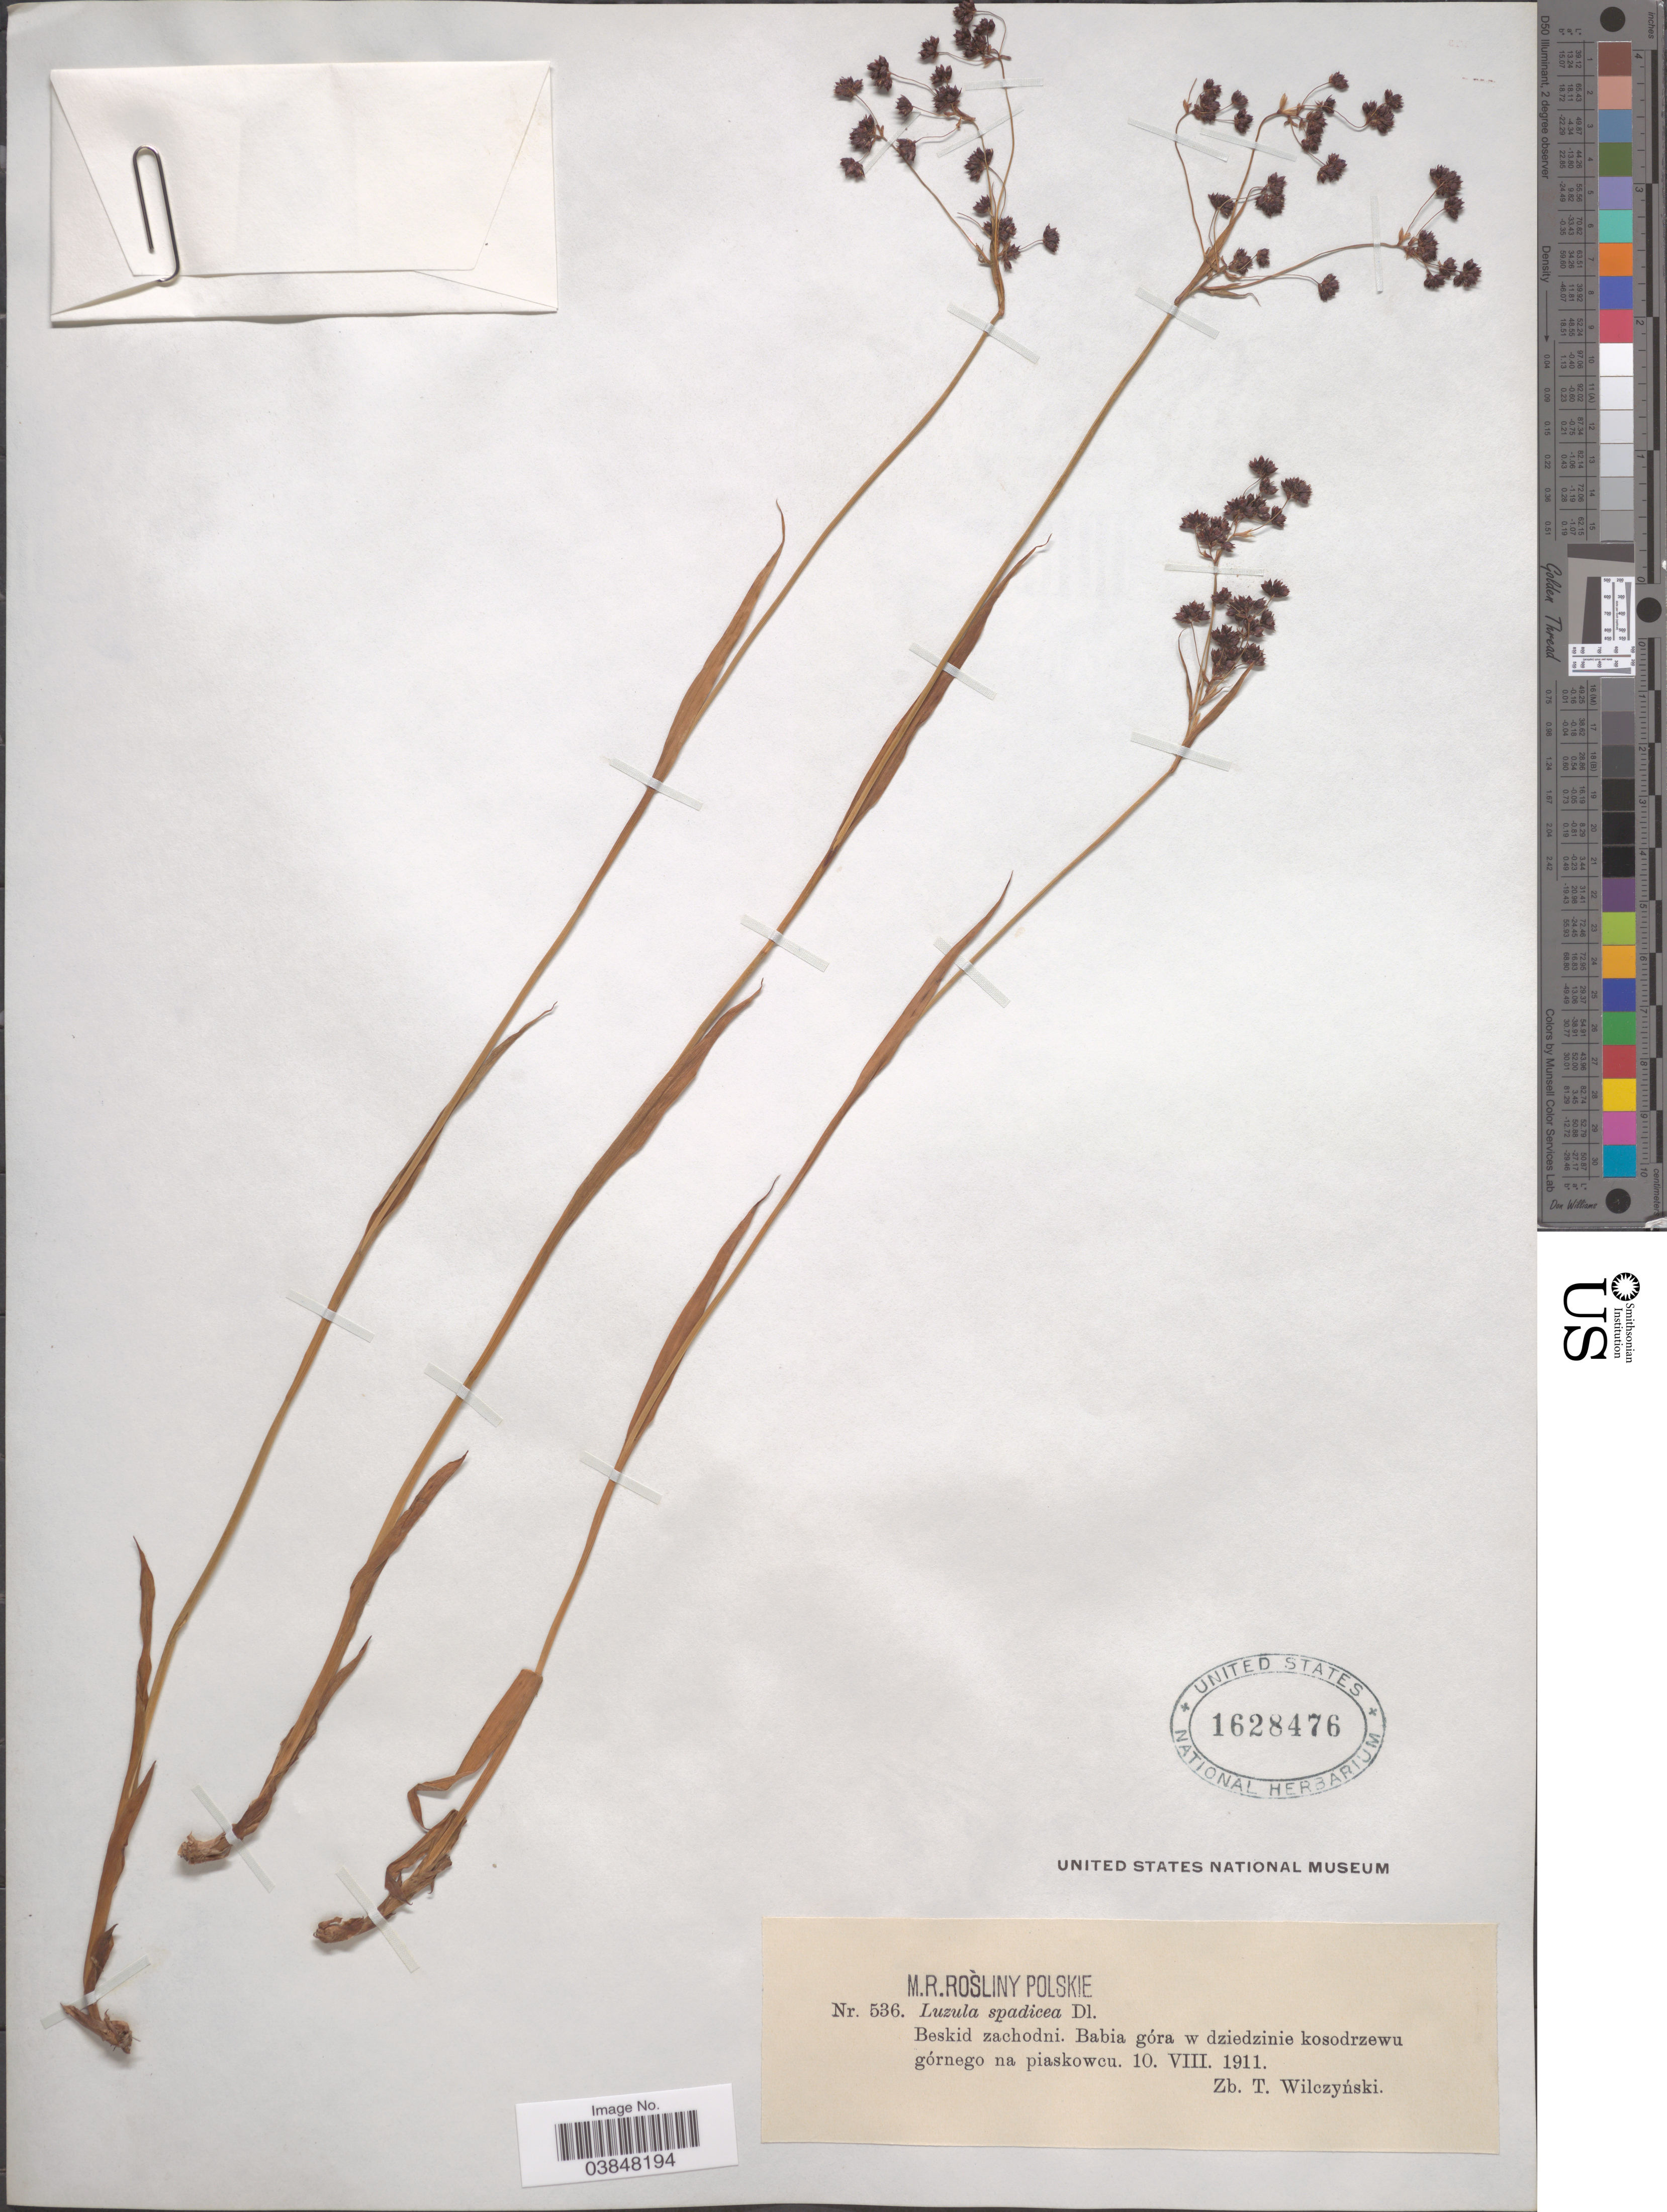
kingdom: Plantae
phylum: Tracheophyta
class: Liliopsida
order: Poales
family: Juncaceae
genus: Luzula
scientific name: Luzula spadicea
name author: DC.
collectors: Z. Wilczynski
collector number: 536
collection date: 1911-08-10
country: Poland/Slovakia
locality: Beskid zachodni. Babia góra w dziedzinie kosodrzewu górnego na piaskowcu.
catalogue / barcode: US 1628476